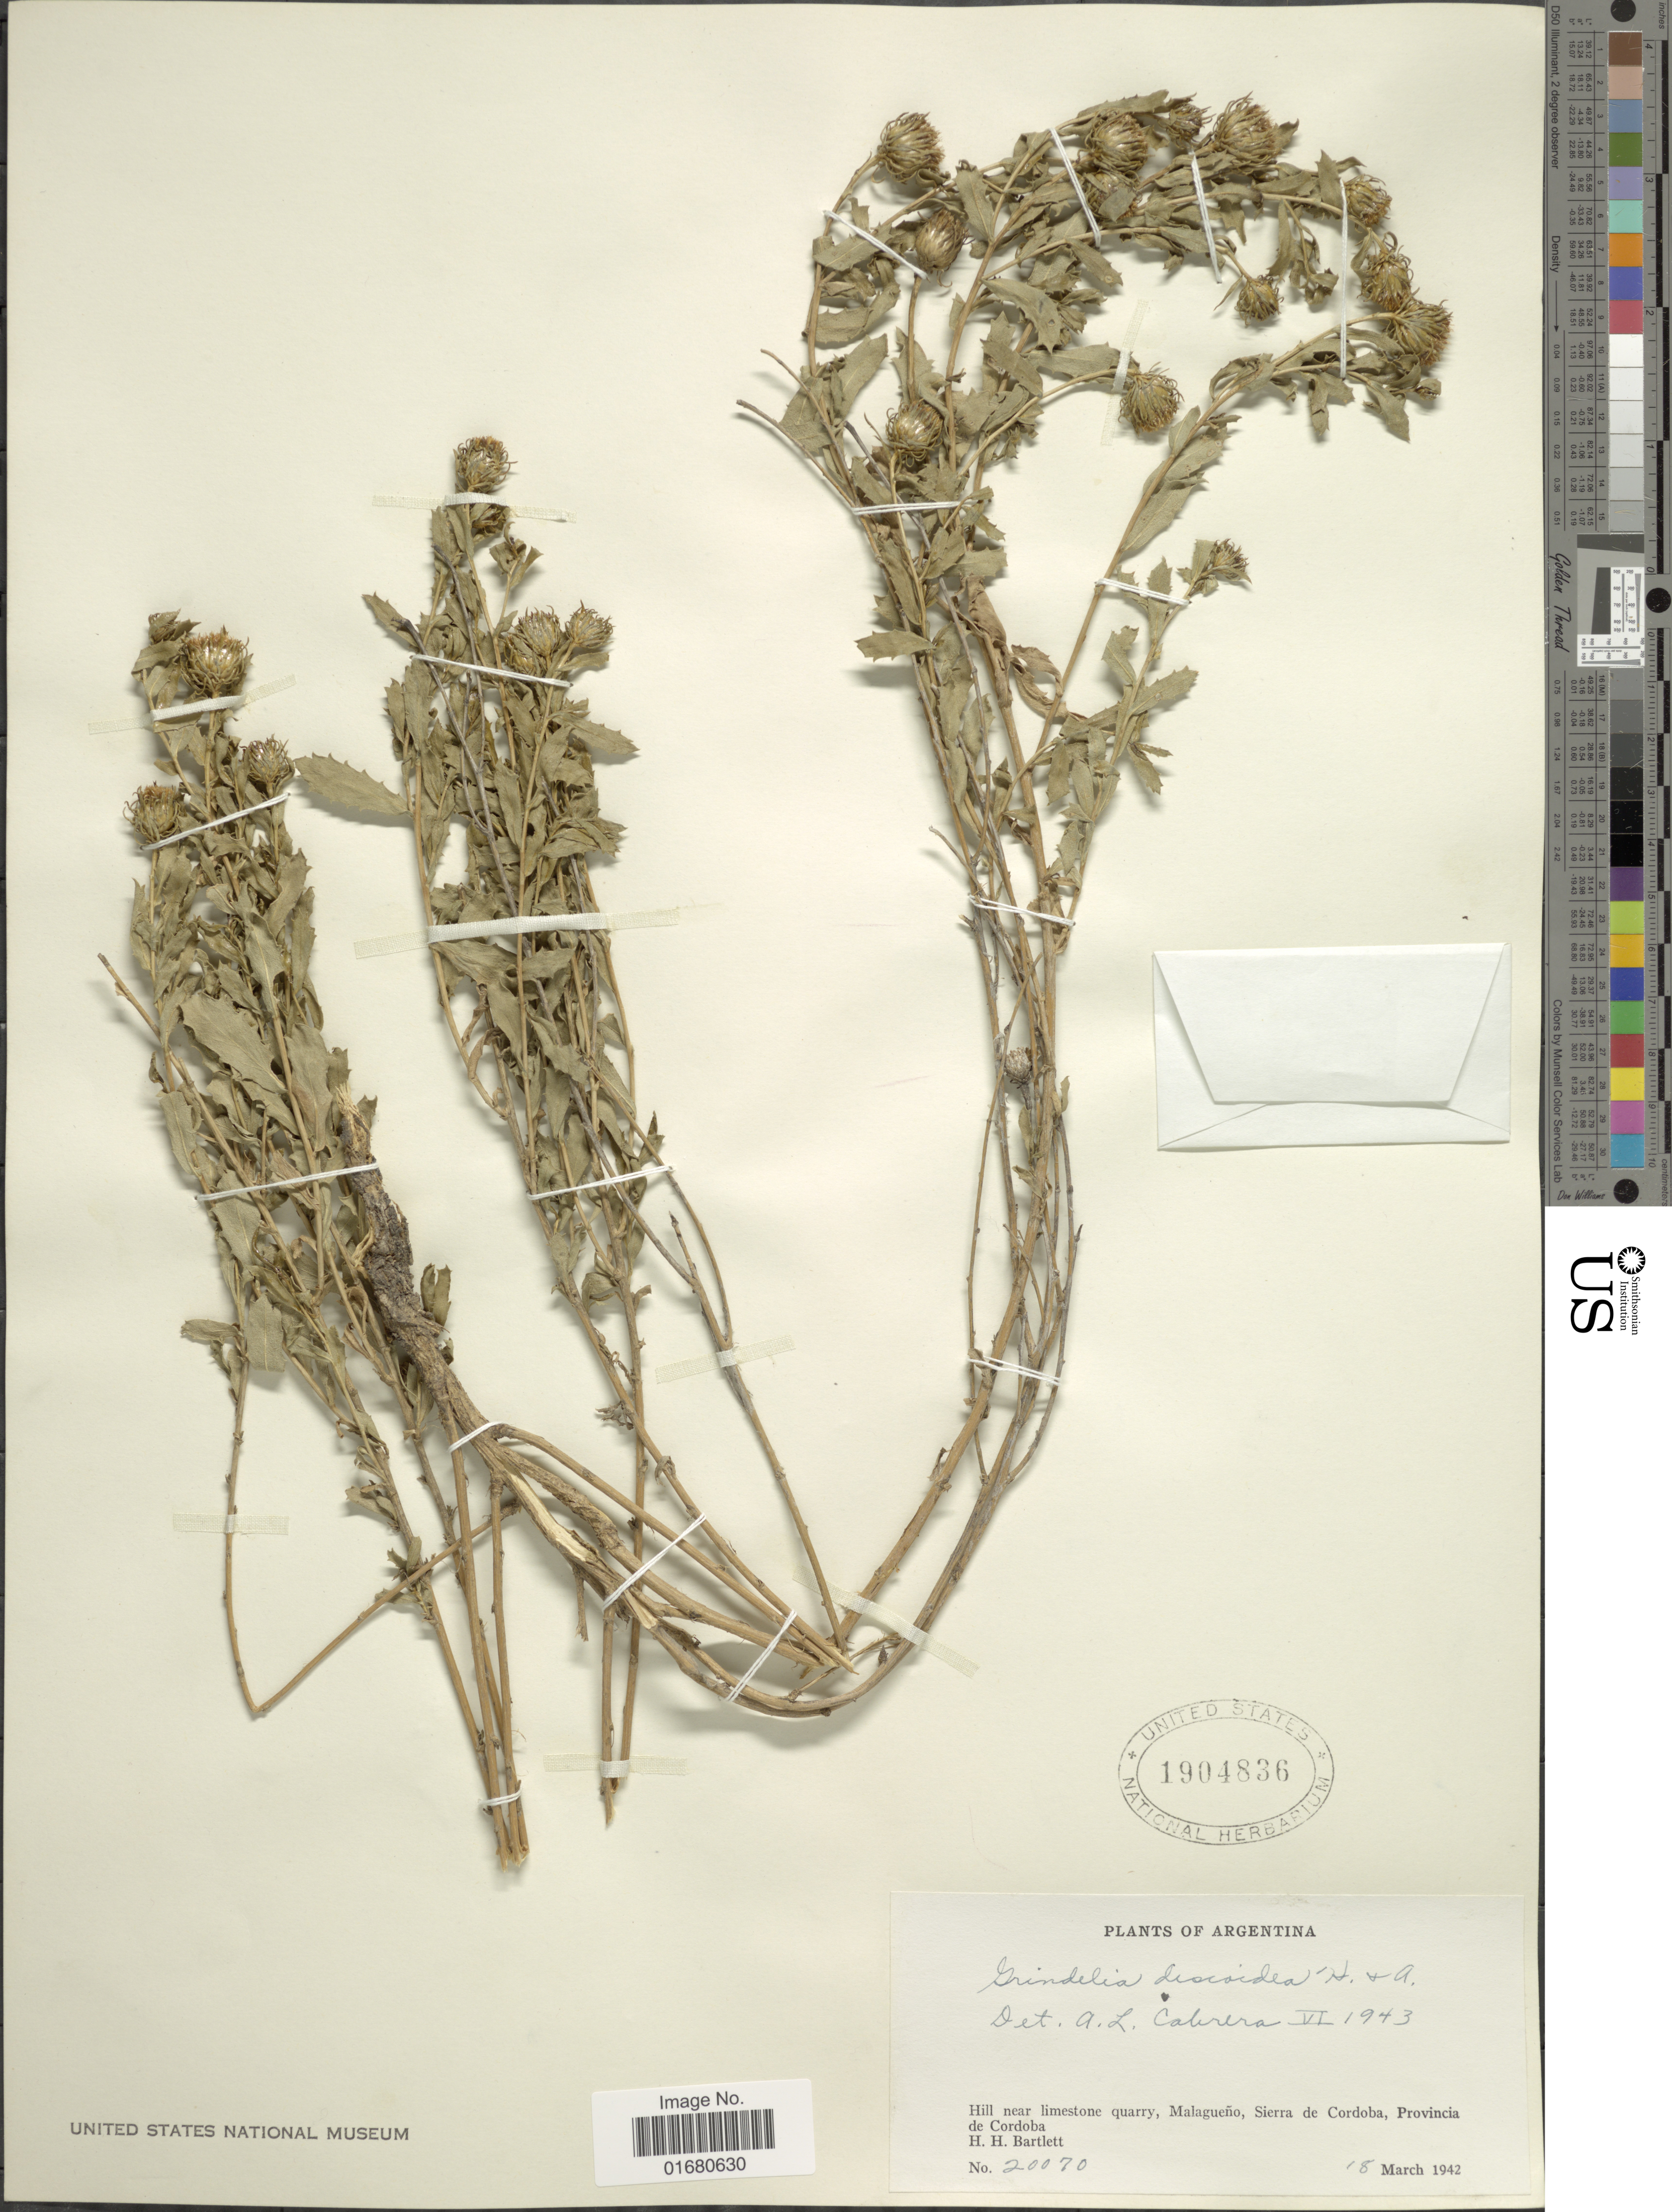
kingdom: Plantae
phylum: Tracheophyta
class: Magnoliopsida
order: Asterales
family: Asteraceae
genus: Grindelia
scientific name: Grindelia pulchella var. discoidea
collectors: H. H. Bartlett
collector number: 20070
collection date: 1942-03-18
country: Argentina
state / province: Cordoba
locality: Hill near limestone quarry, Malagueño, Sierra de Cordoba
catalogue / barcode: US 1904836